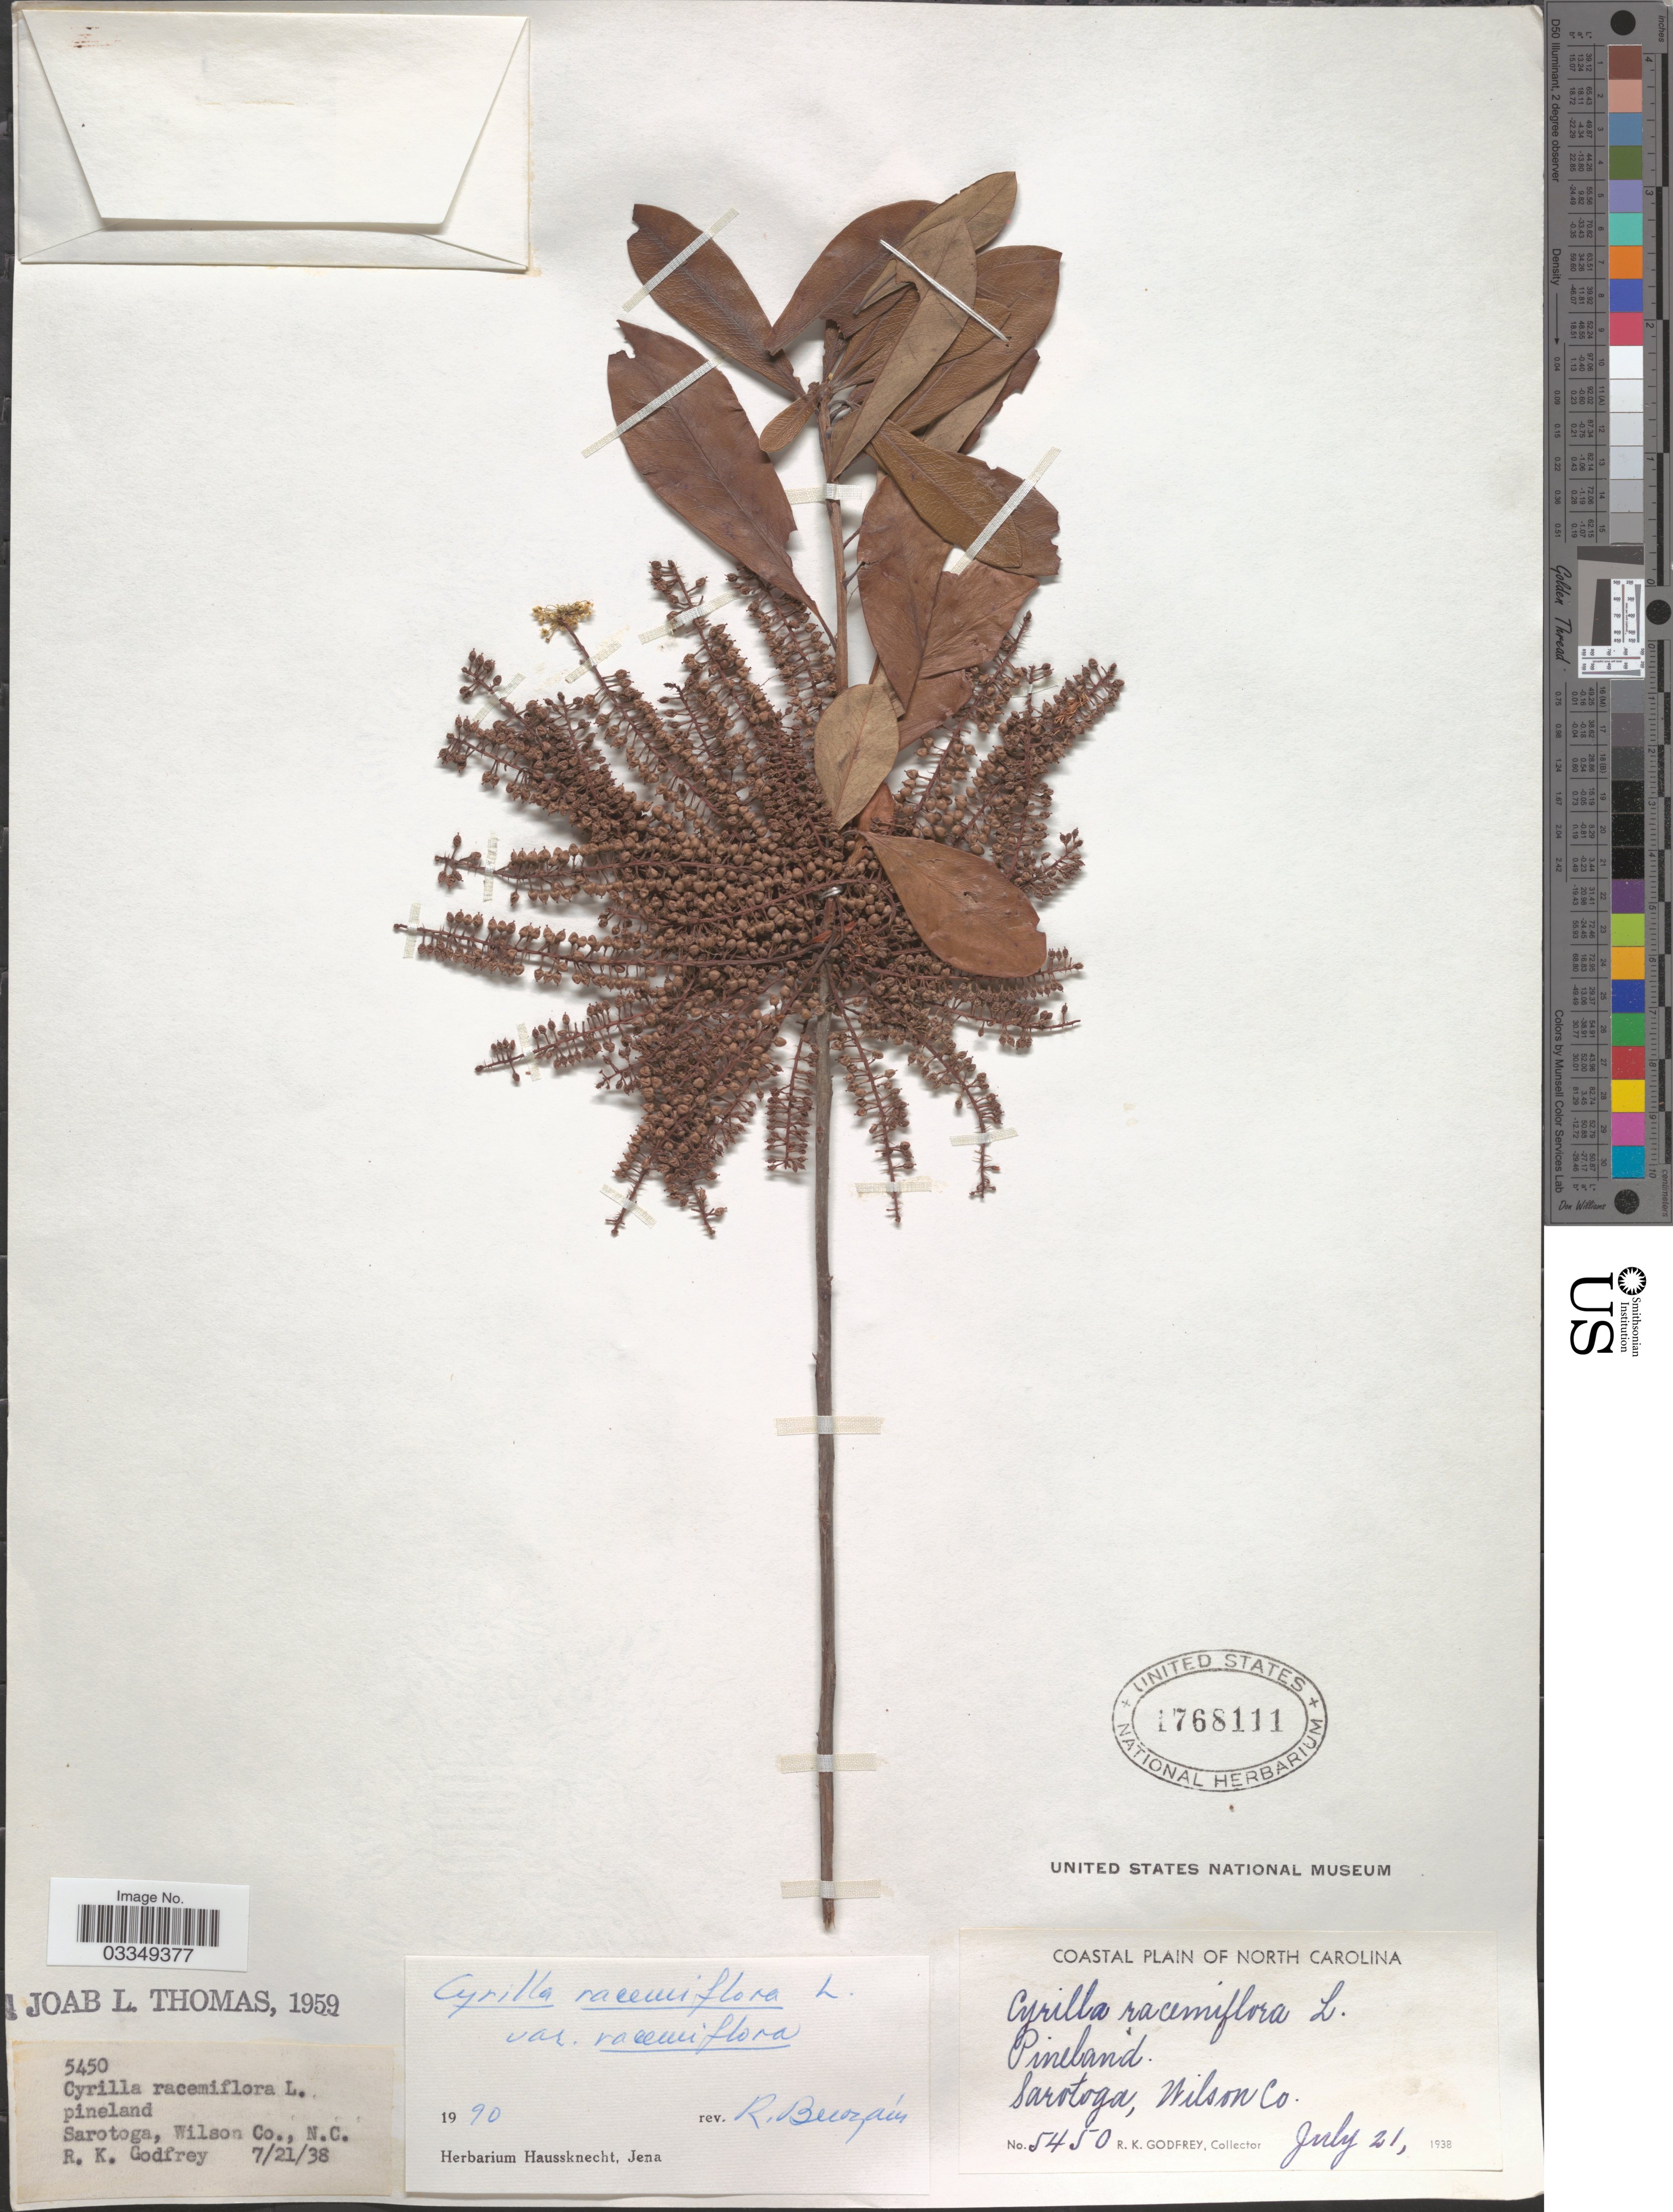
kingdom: Plantae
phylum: Tracheophyta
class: Magnoliopsida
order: Ericales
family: Cyrillaceae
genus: Cyrilla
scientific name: Cyrilla racemiflora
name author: L.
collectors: R. K. Godfrey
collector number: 5450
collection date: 1938-07-21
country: United States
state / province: North Carolina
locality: Coastal Plain of North Carolina. Sarotoga, Wilson Co.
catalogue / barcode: US 1768111